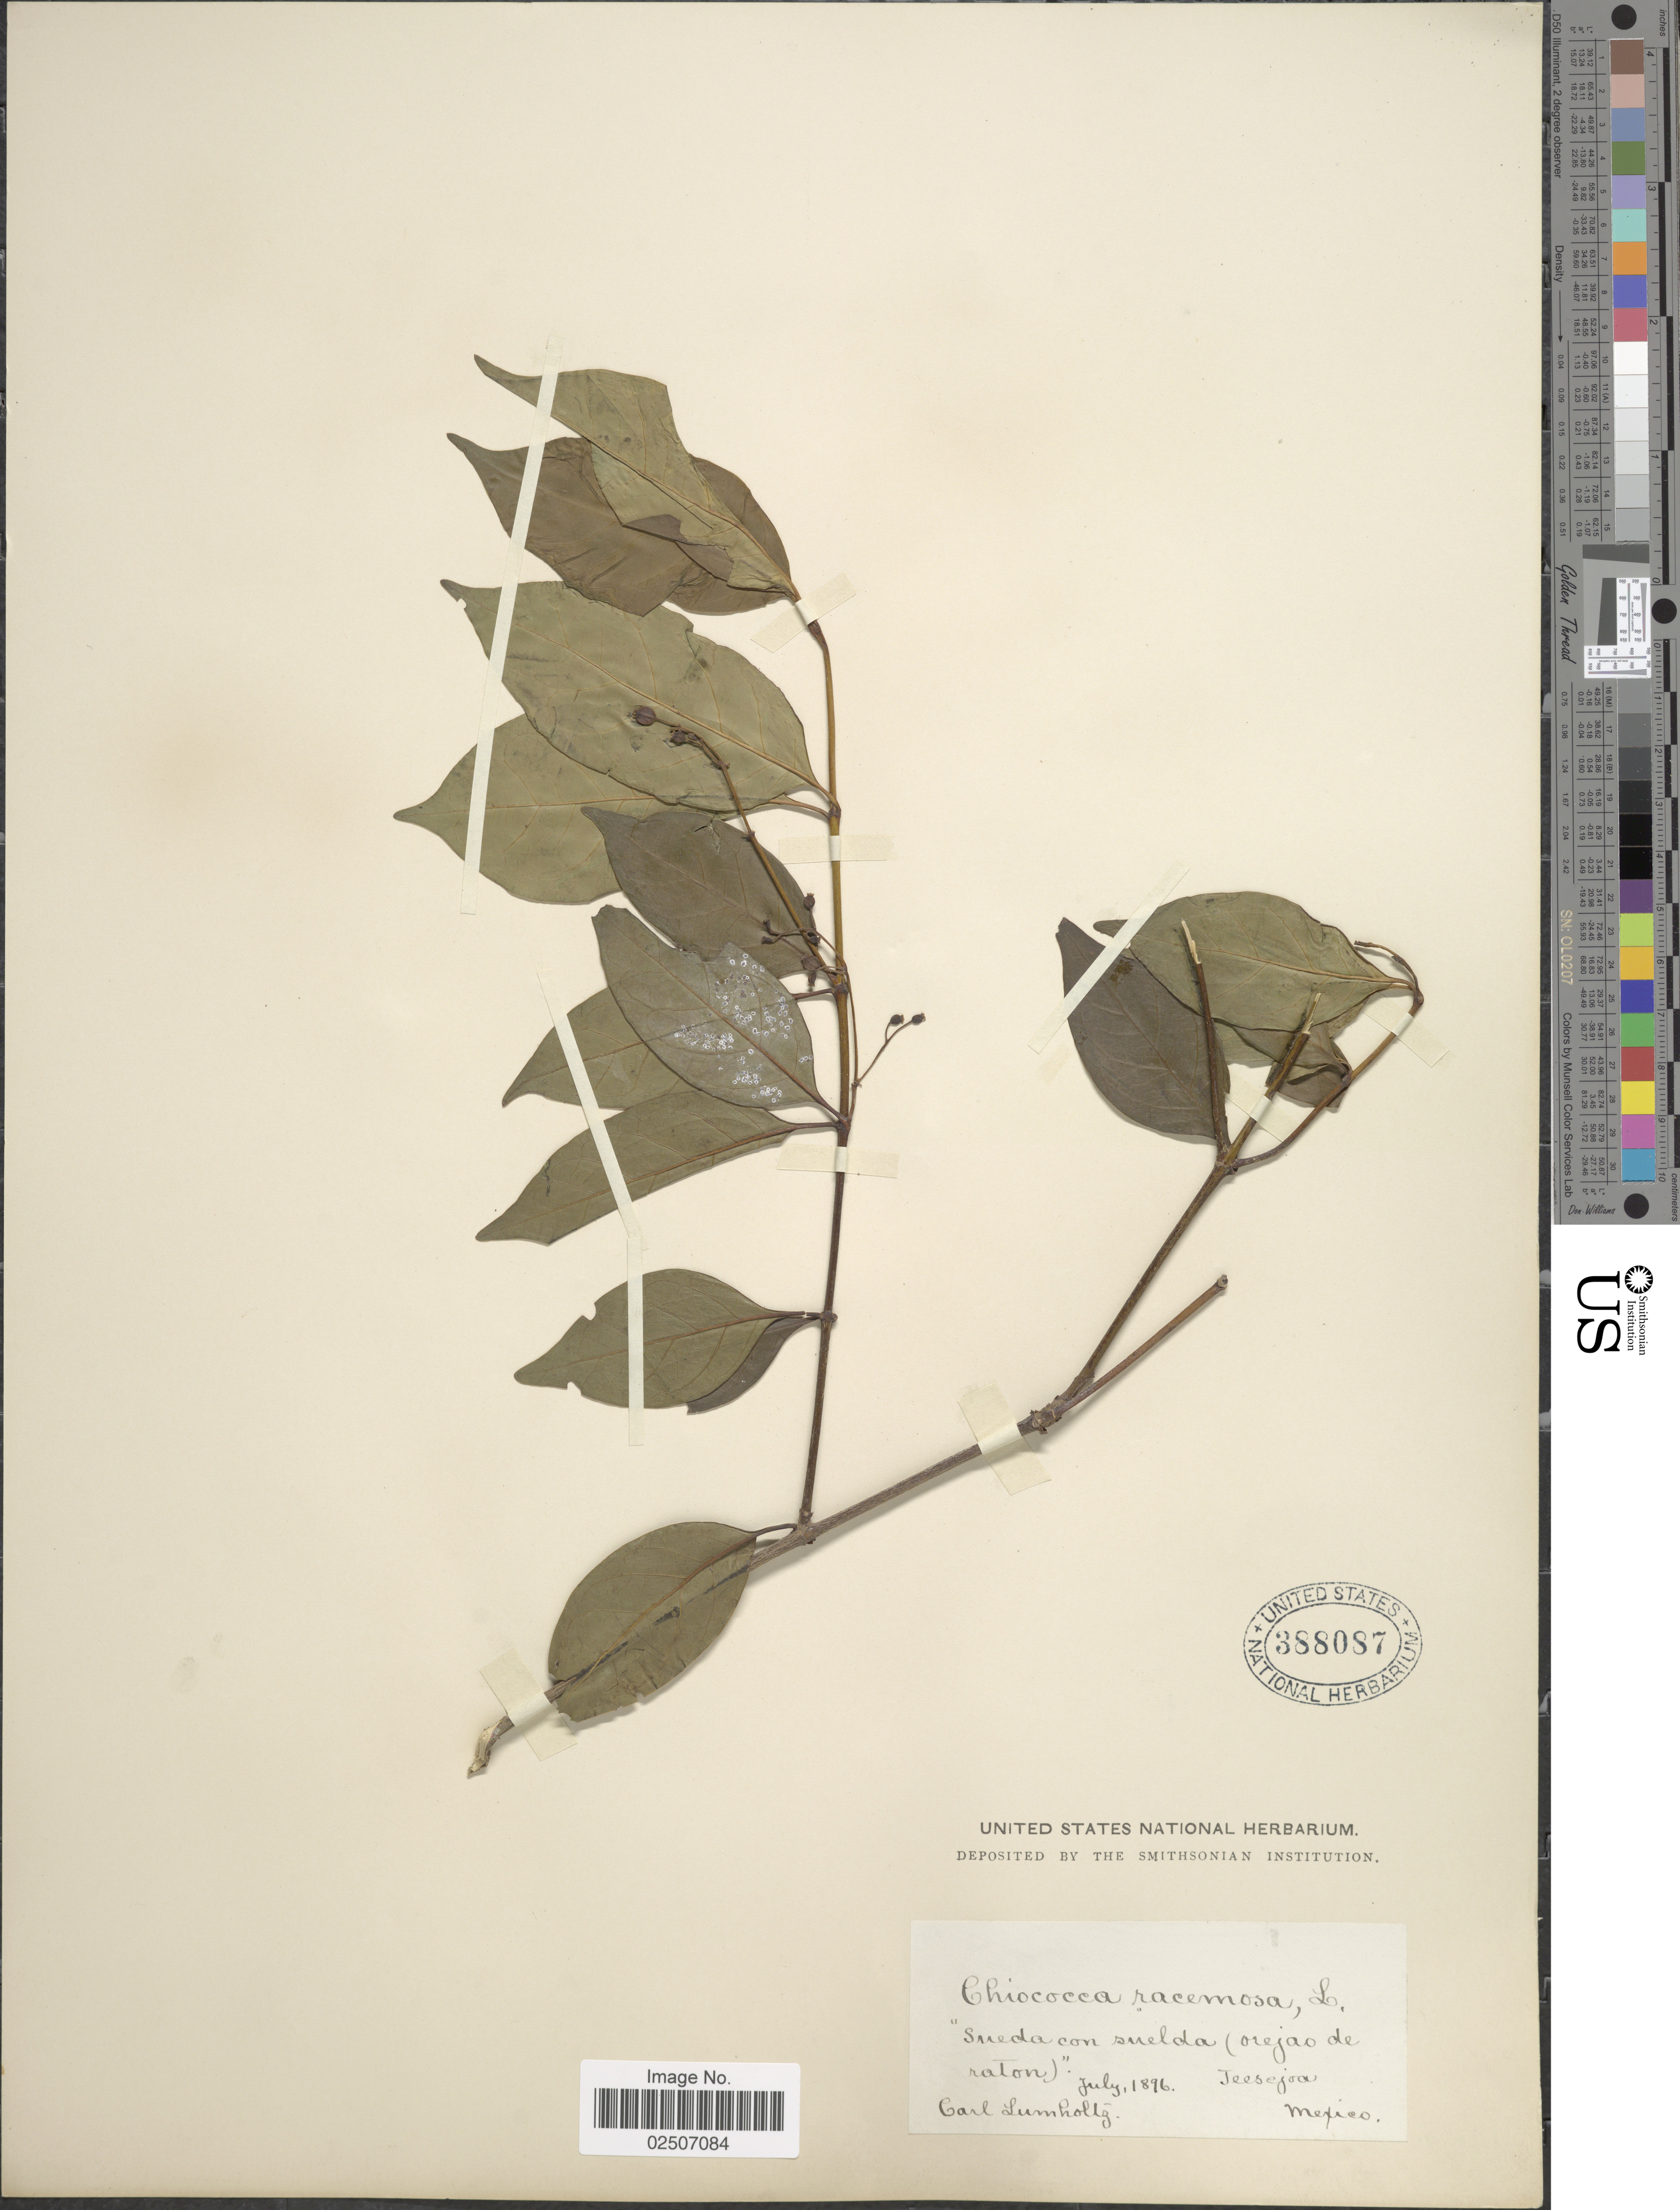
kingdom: Plantae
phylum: Tracheophyta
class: Magnoliopsida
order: Gentianales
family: Rubiaceae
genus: Chiococca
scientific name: Chiococca alba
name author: (L.) Hitchc.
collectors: C. Lumholtz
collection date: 1896-07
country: Mexico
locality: Sueda con suelda (orejao de raton), Teesejoa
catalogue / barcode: US 388087